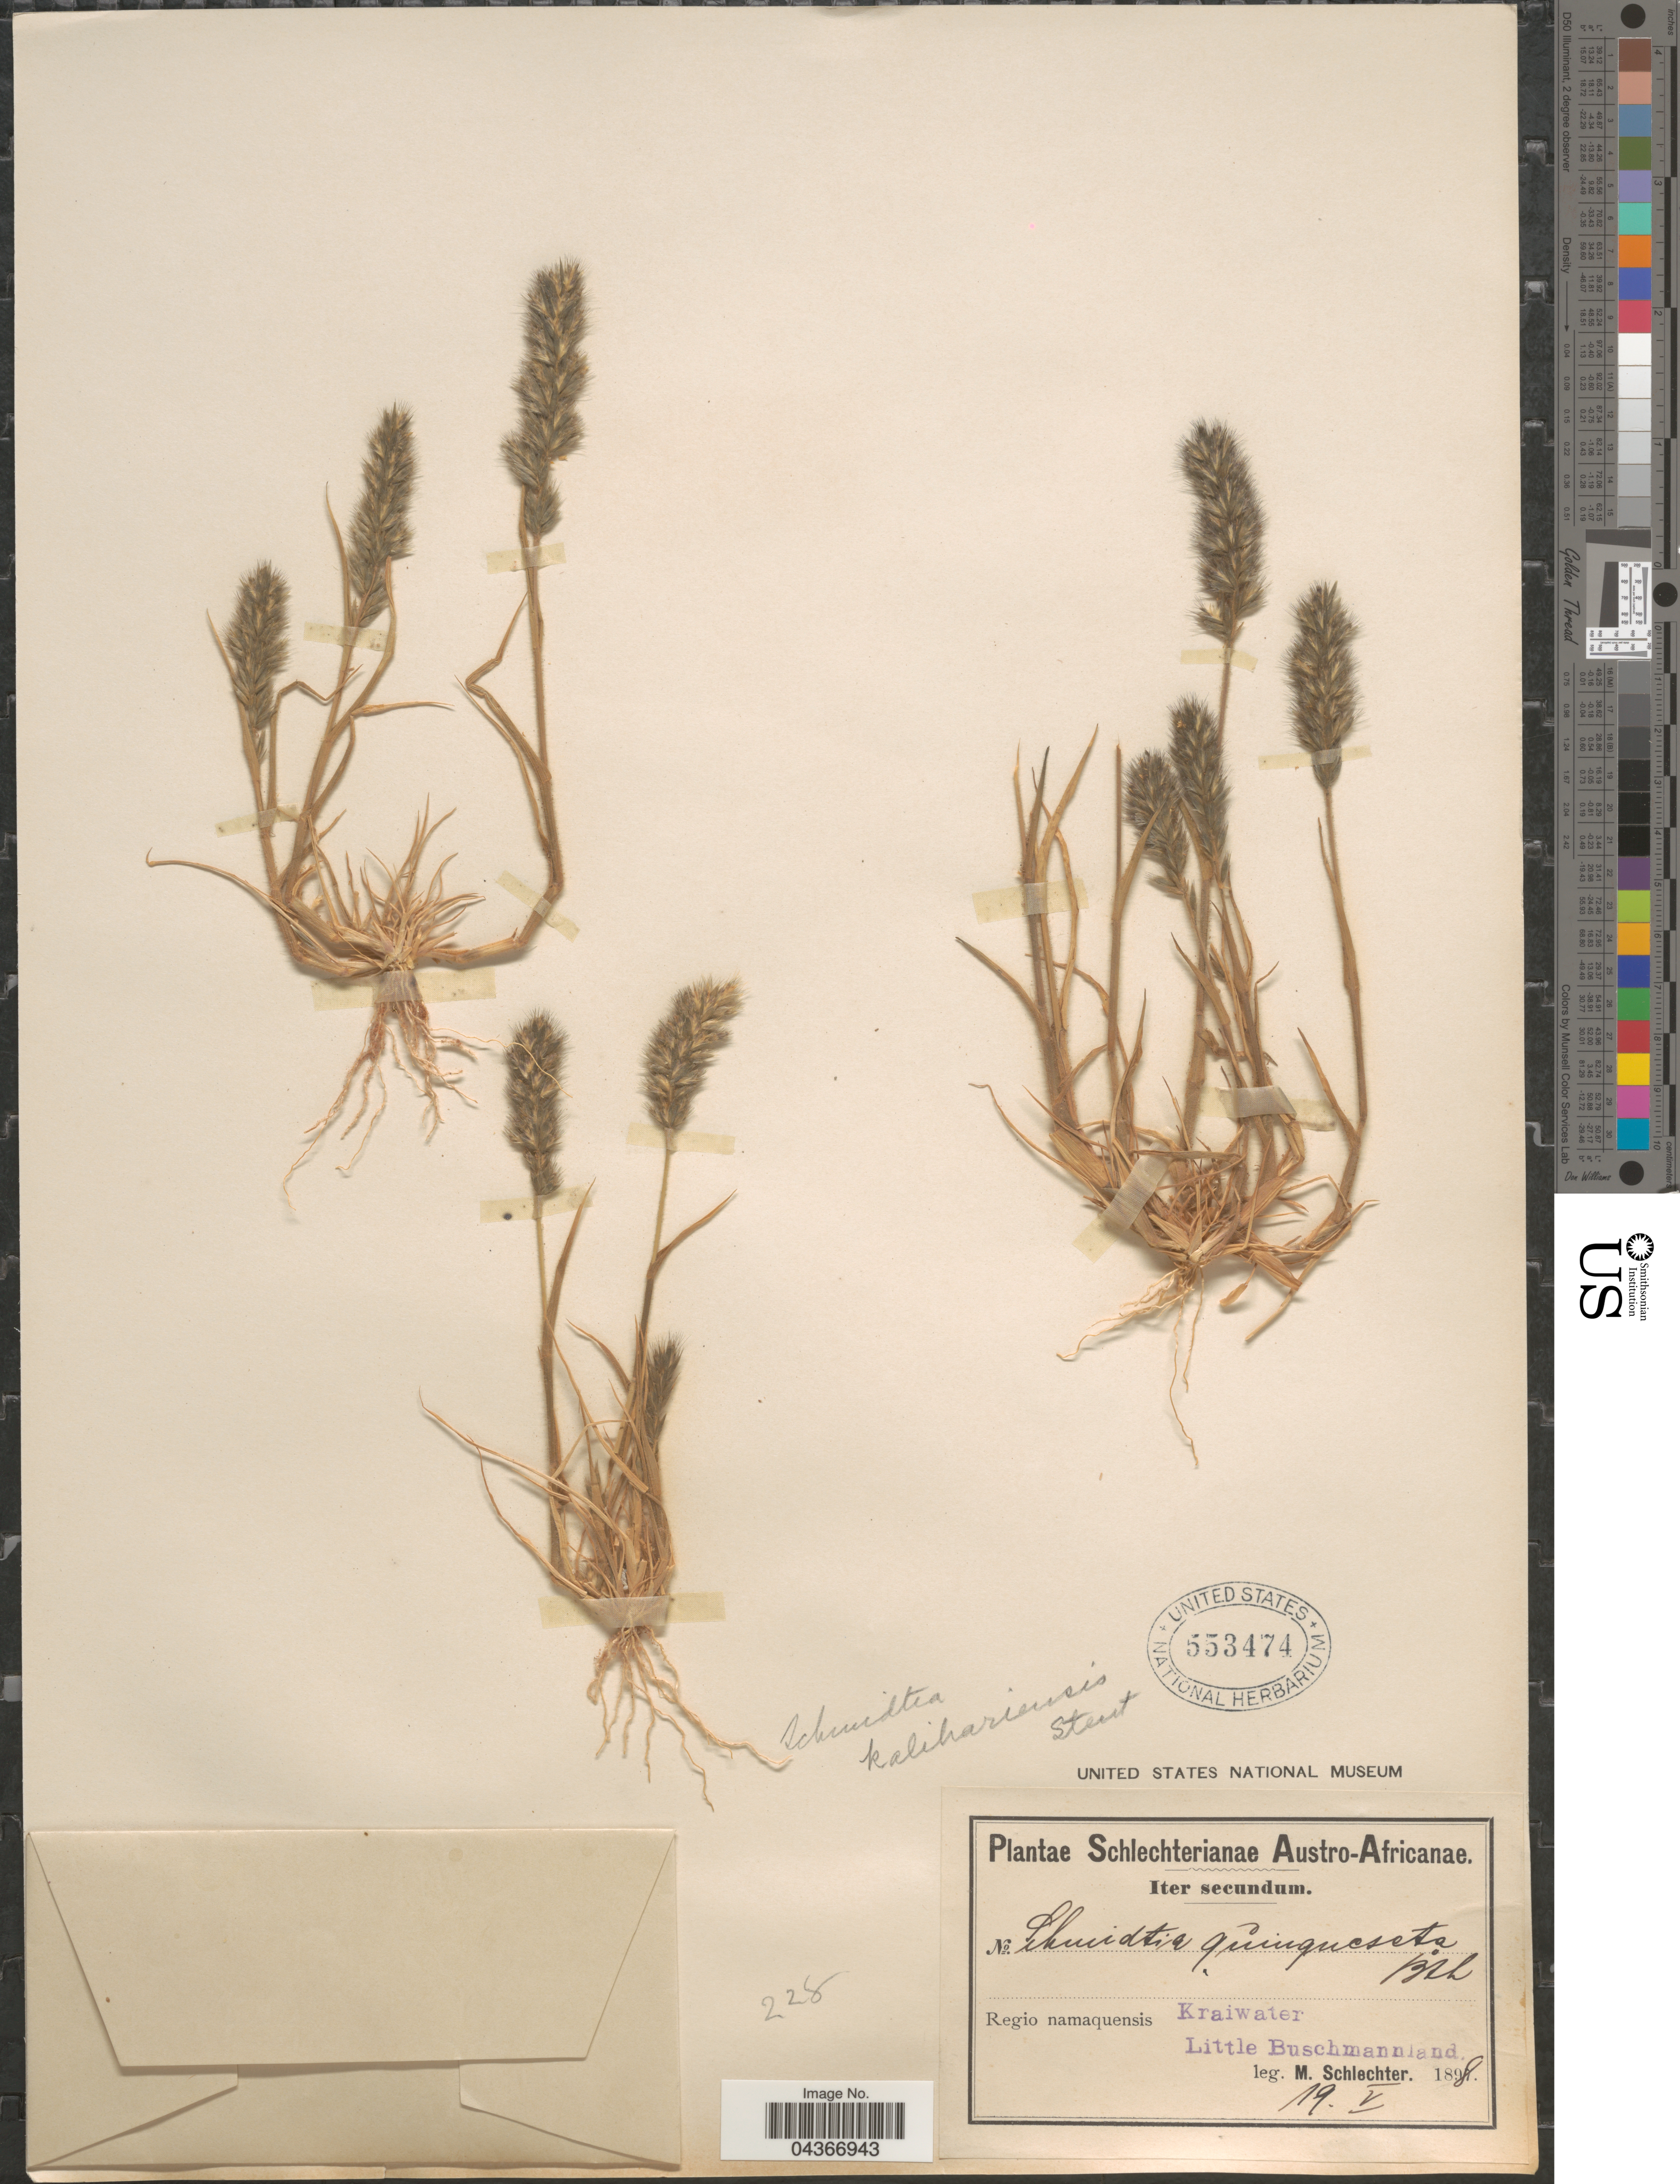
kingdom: Plantae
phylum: Tracheophyta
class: Liliopsida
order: Poales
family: Poaceae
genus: Schmidtia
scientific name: Schmidtia kalahariensis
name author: Stent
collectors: M. Schlechter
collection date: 1898-05-19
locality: Austro-Africanae. Iter secundum. Regio namaquensis. Kraiwater Little Buschmannland.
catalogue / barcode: US 553474